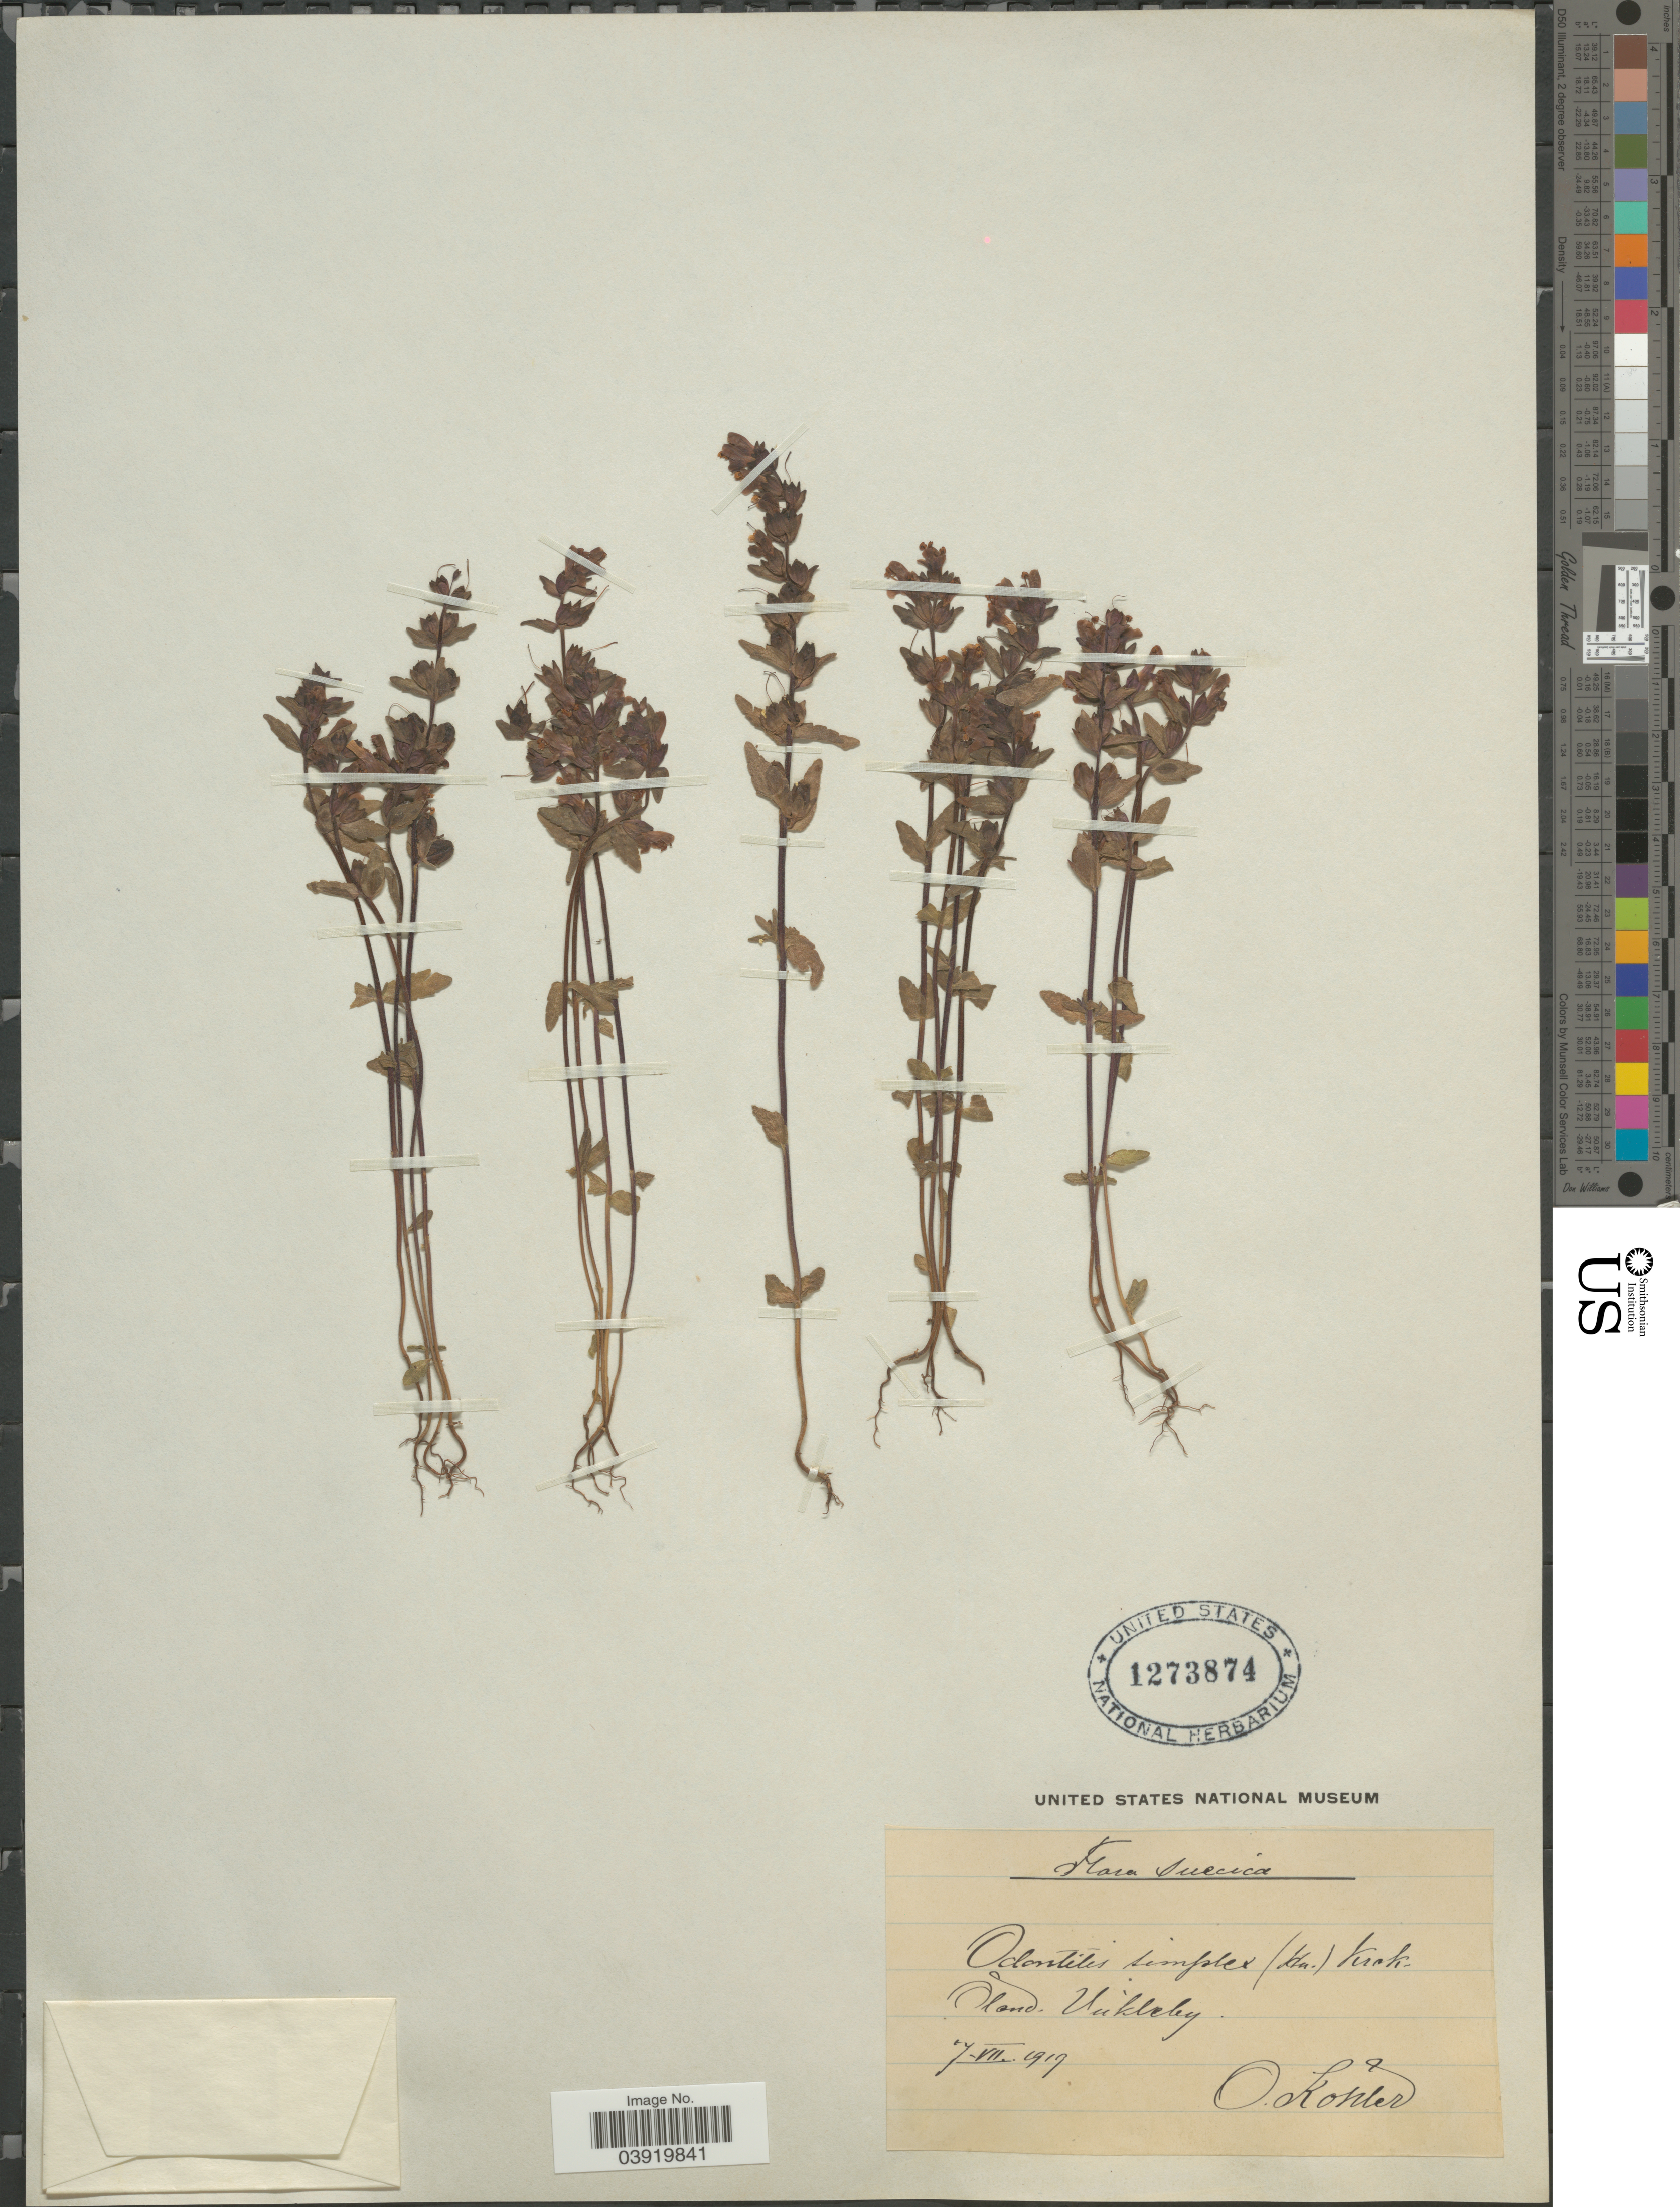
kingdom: Plantae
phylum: Tracheophyta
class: Magnoliopsida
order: Lamiales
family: Orobanchaceae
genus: Odontites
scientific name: Odontites litoralis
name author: Fr. a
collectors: O. Köhler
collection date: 1917-07-07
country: Sweden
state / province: Kalmar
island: Oland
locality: Suecica. Oland. Vickleby.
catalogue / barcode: US 1273874